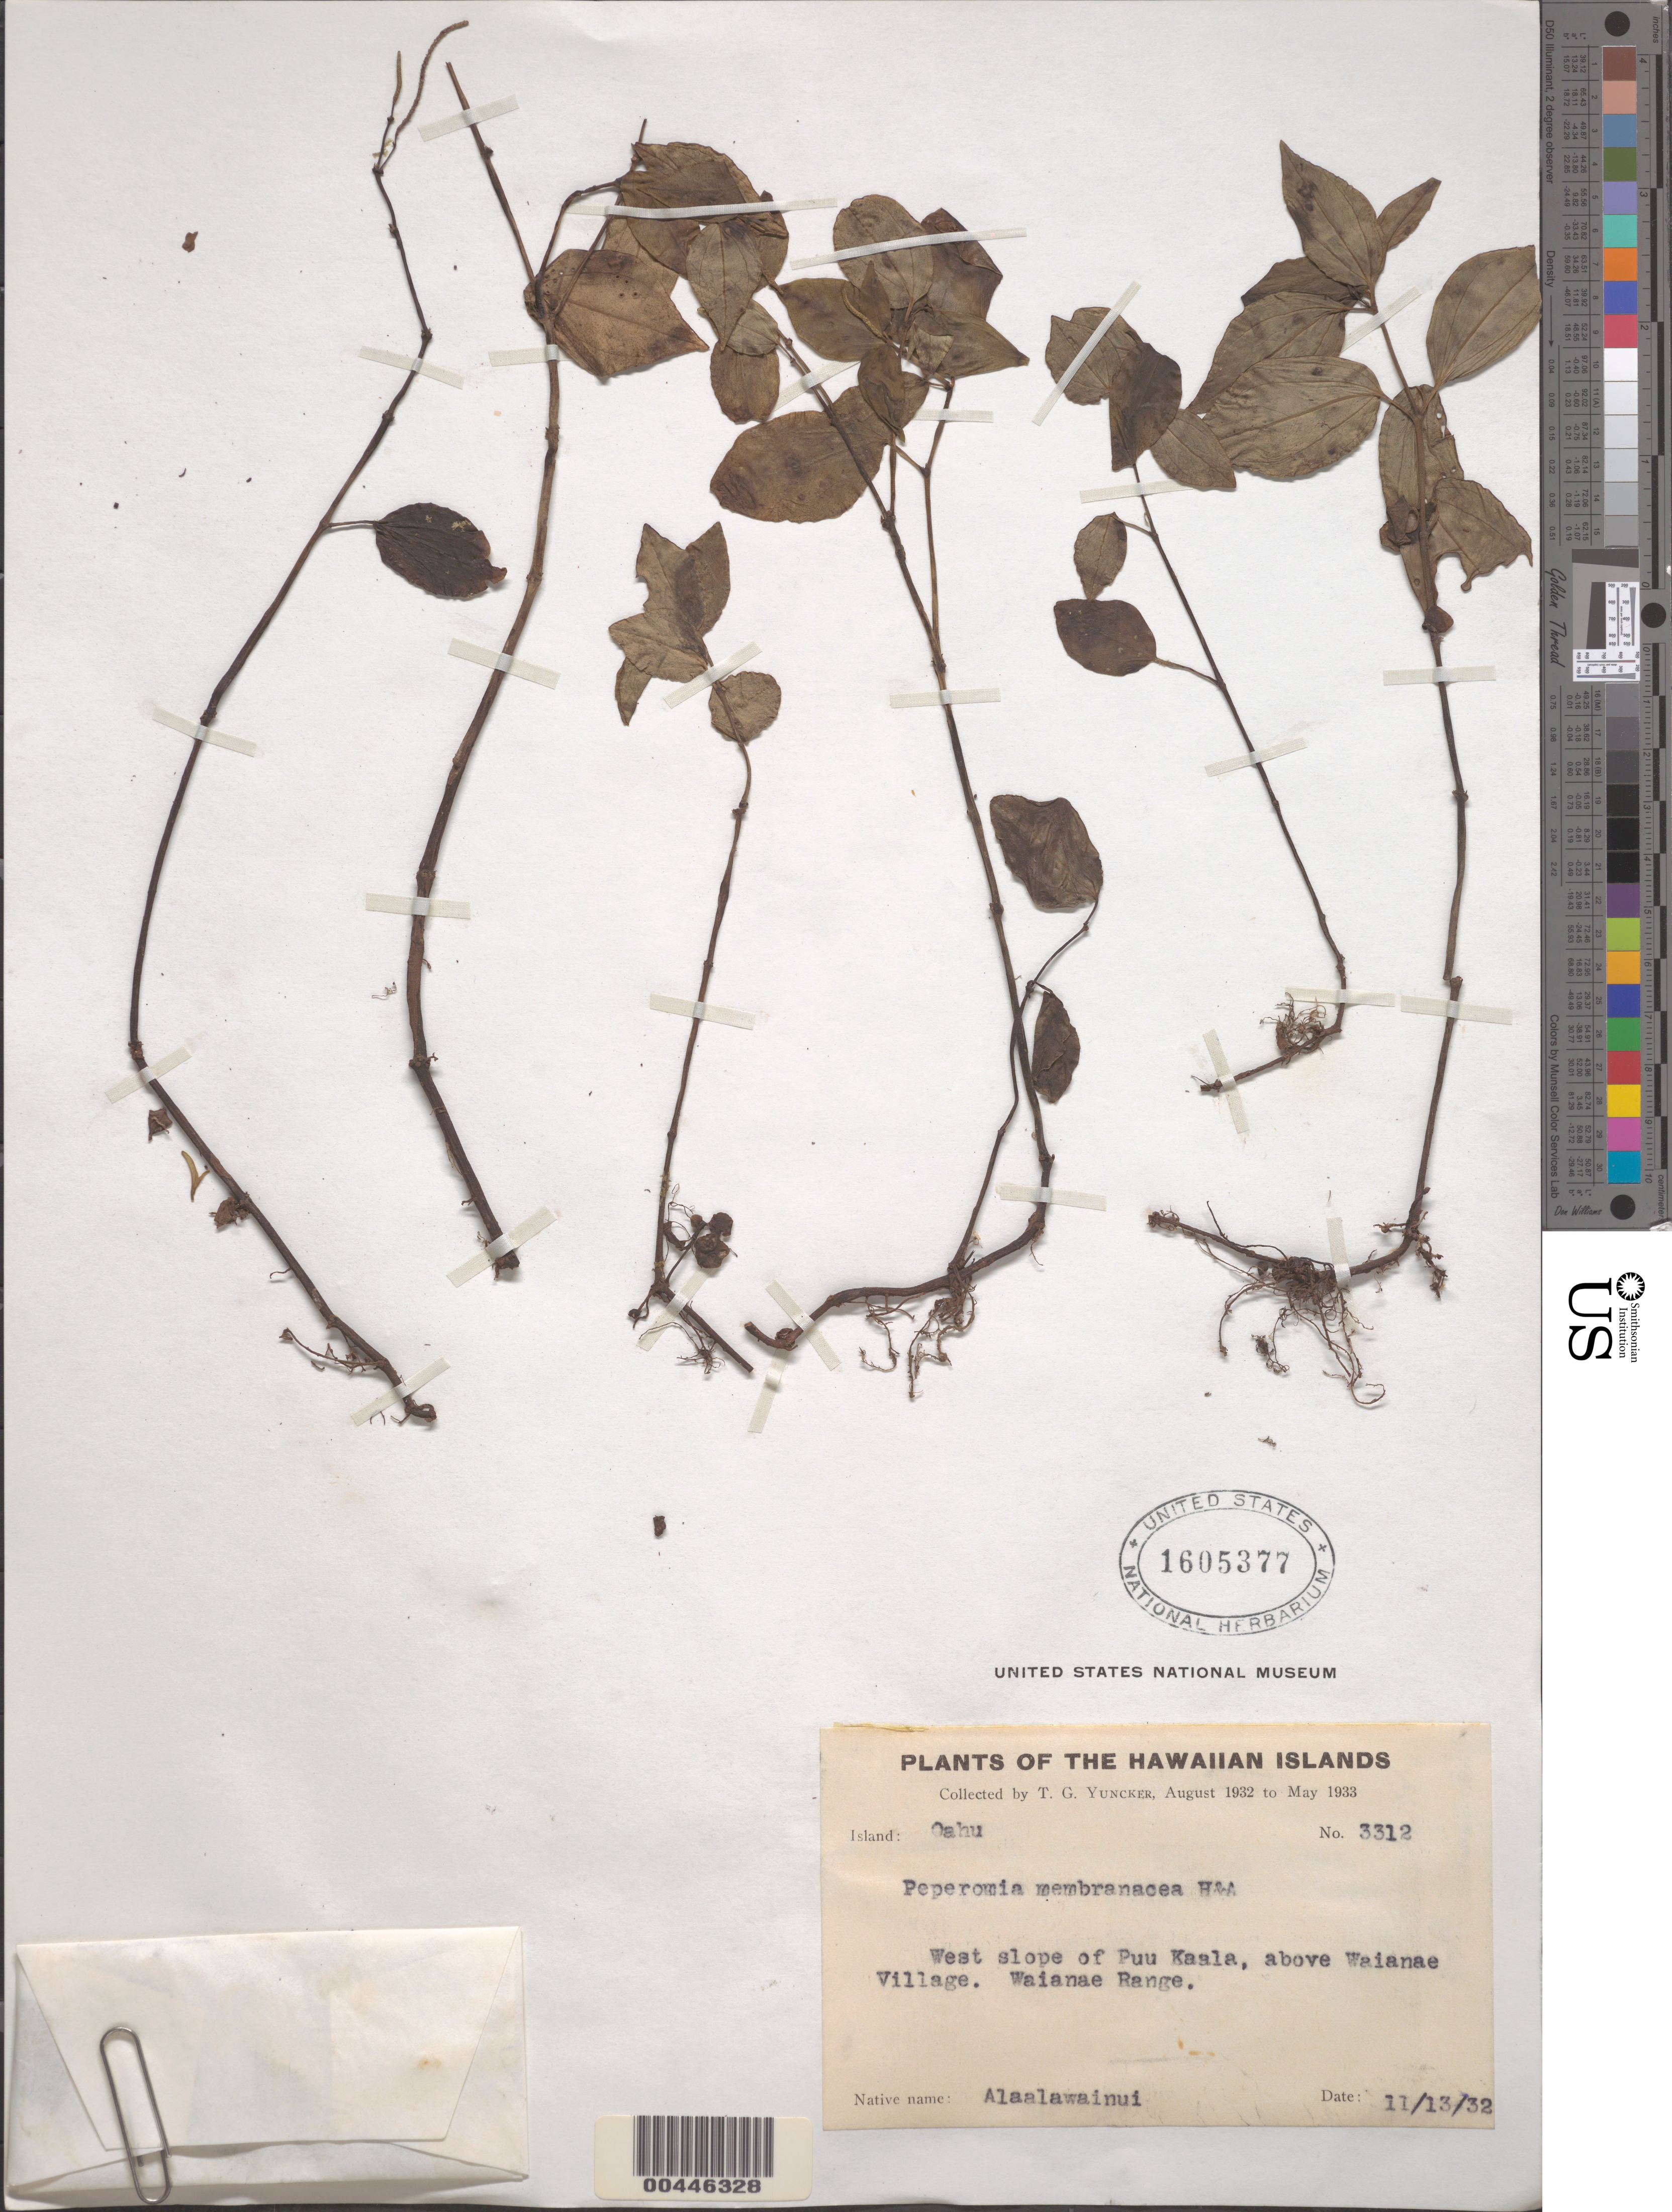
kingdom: Plantae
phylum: Tracheophyta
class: Magnoliopsida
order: Piperales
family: Piperaceae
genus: Peperomia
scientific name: Peperomia membranacea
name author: Hook. & Arn.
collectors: T. G. Yuncker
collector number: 3312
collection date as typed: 13 Nov 1932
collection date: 1932-11-13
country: United States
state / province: Hawaii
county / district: Honolulu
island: Oahu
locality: W slope of Puu Kaala, above Waianae Village, Waianae Range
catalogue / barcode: US 1605377